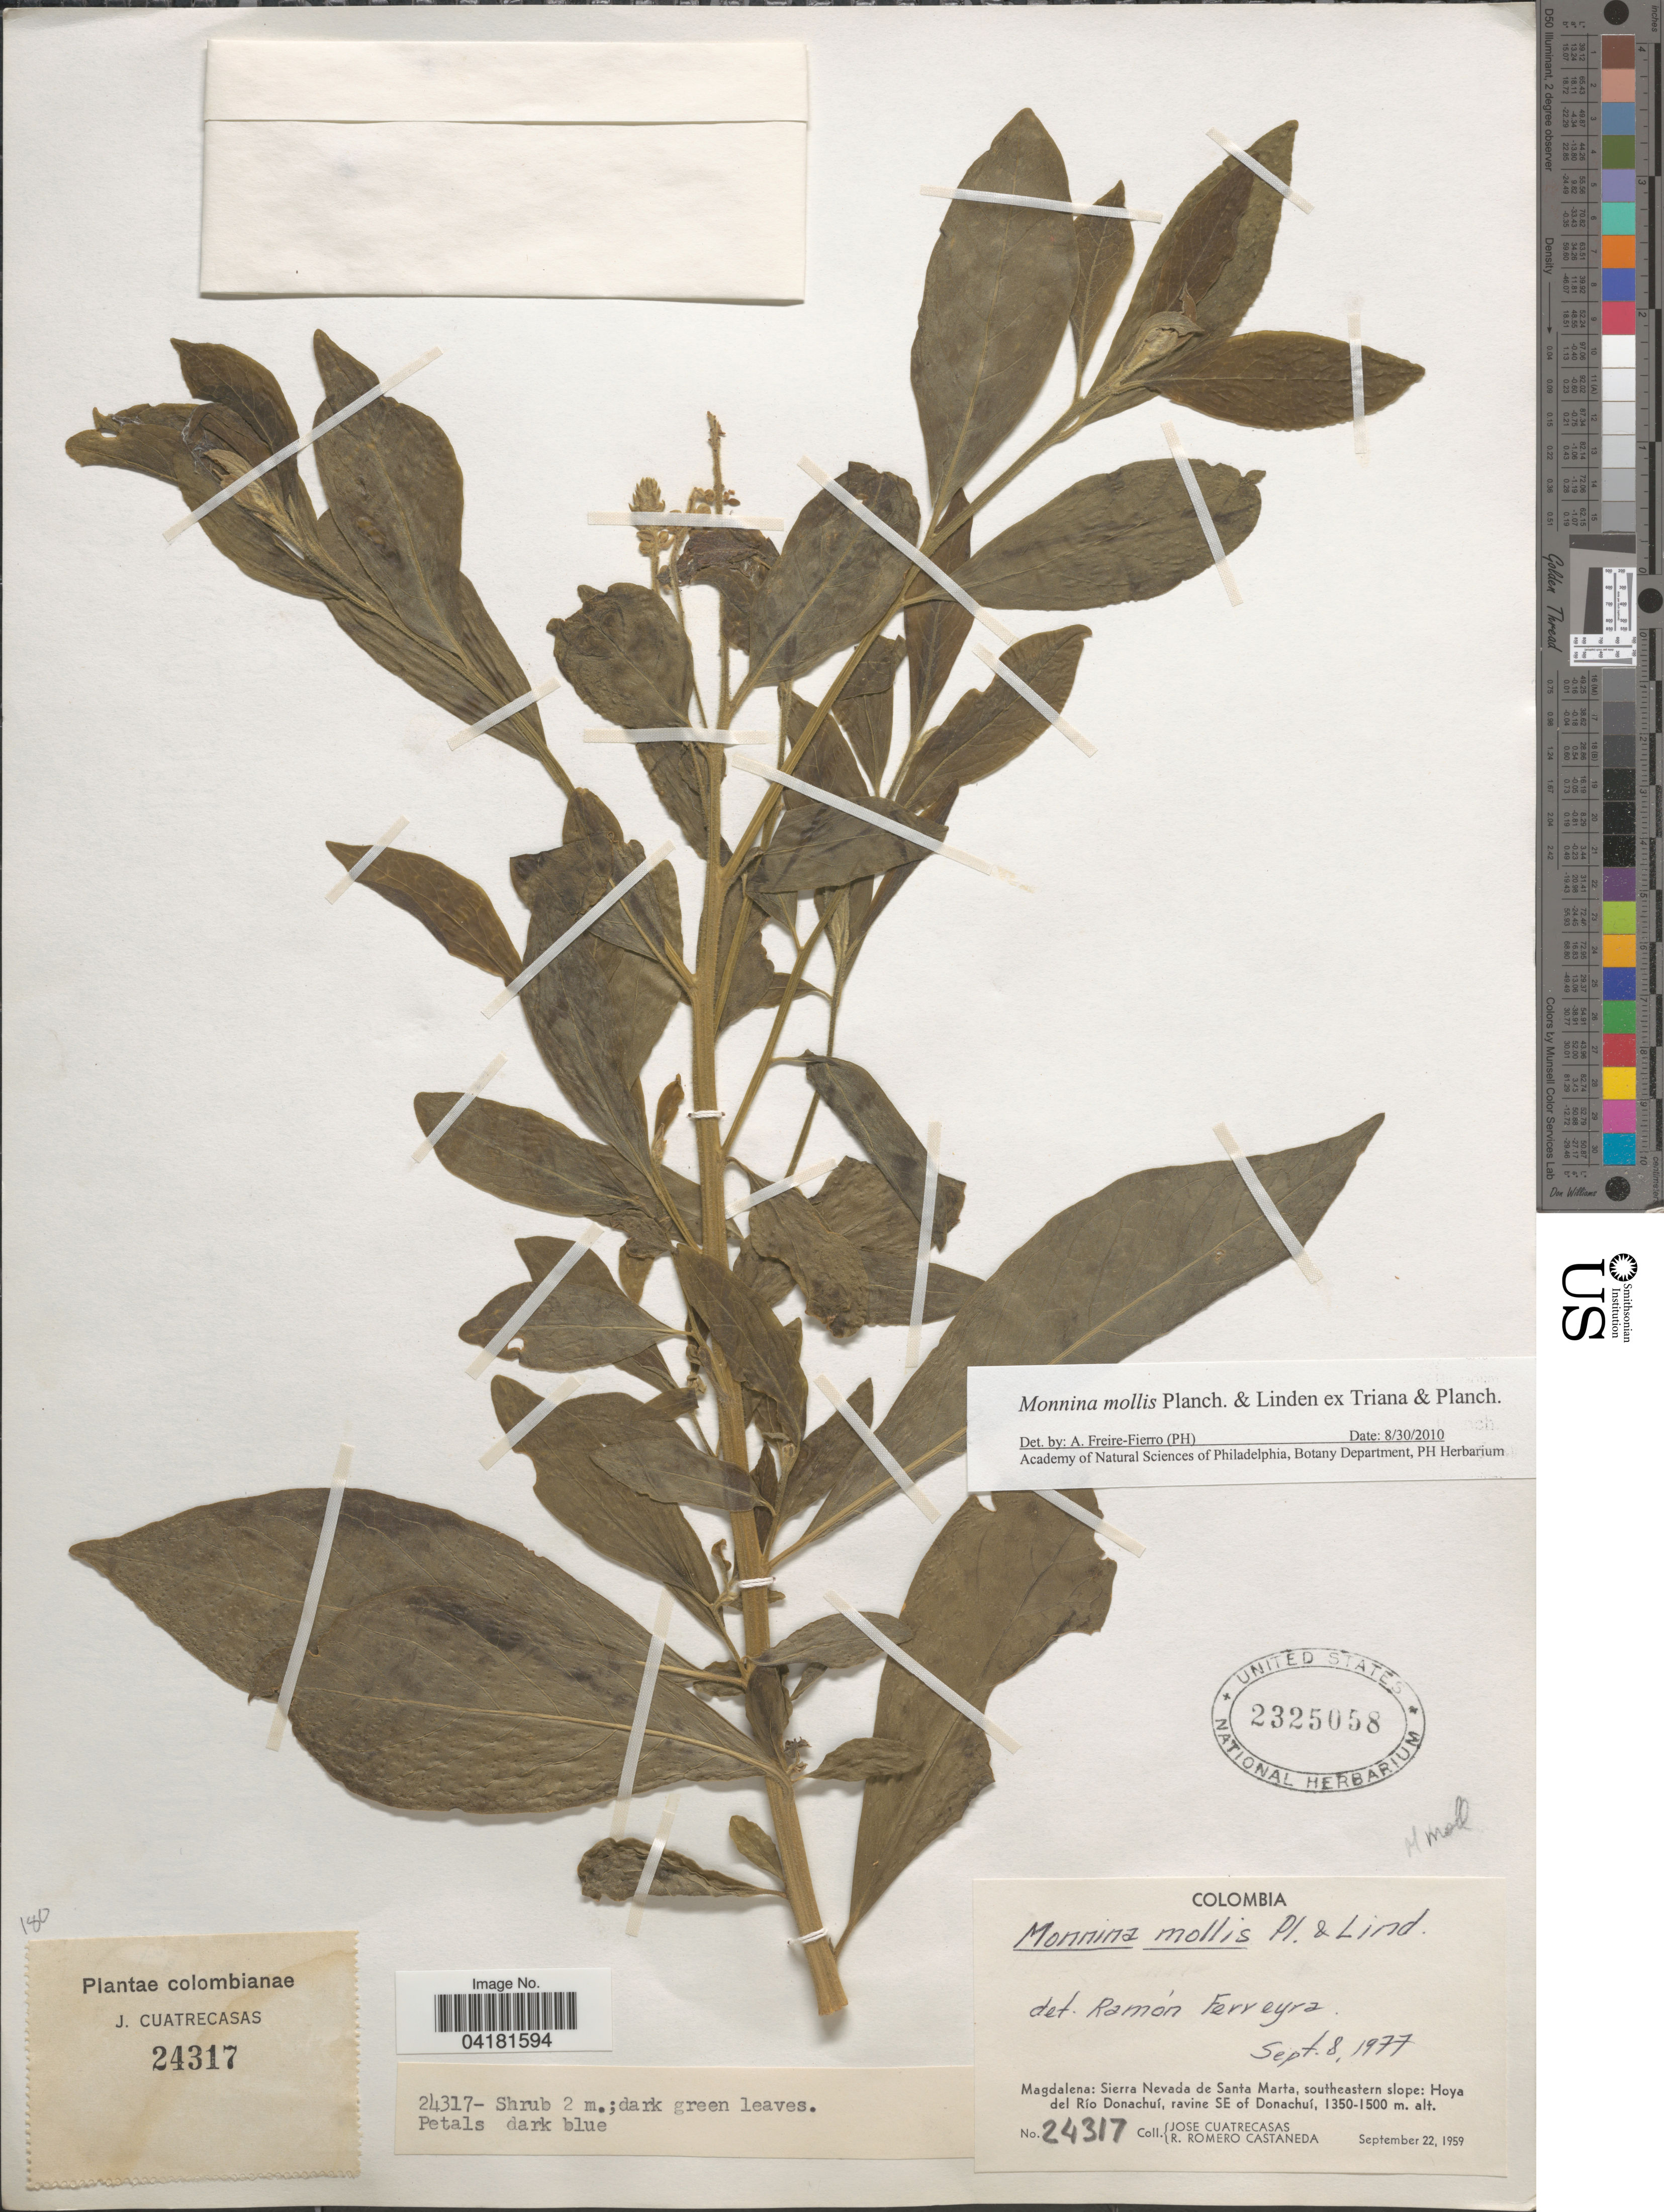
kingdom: Plantae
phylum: Tracheophyta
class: Magnoliopsida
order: Fabales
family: Polygalaceae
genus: Monnina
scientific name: Monnina mollis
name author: Planch. & Linden in Triana & Planch.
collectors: J. Cuatrecasas & R. Romero Castañeda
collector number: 24317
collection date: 1959-09-22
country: Colombia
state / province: Magdalena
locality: Sierra Nevada de Santa Marta, southeastern slope: Hoya del Río Donachuí, ravine SE of Donachuí.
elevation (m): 1350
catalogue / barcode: US 2325058